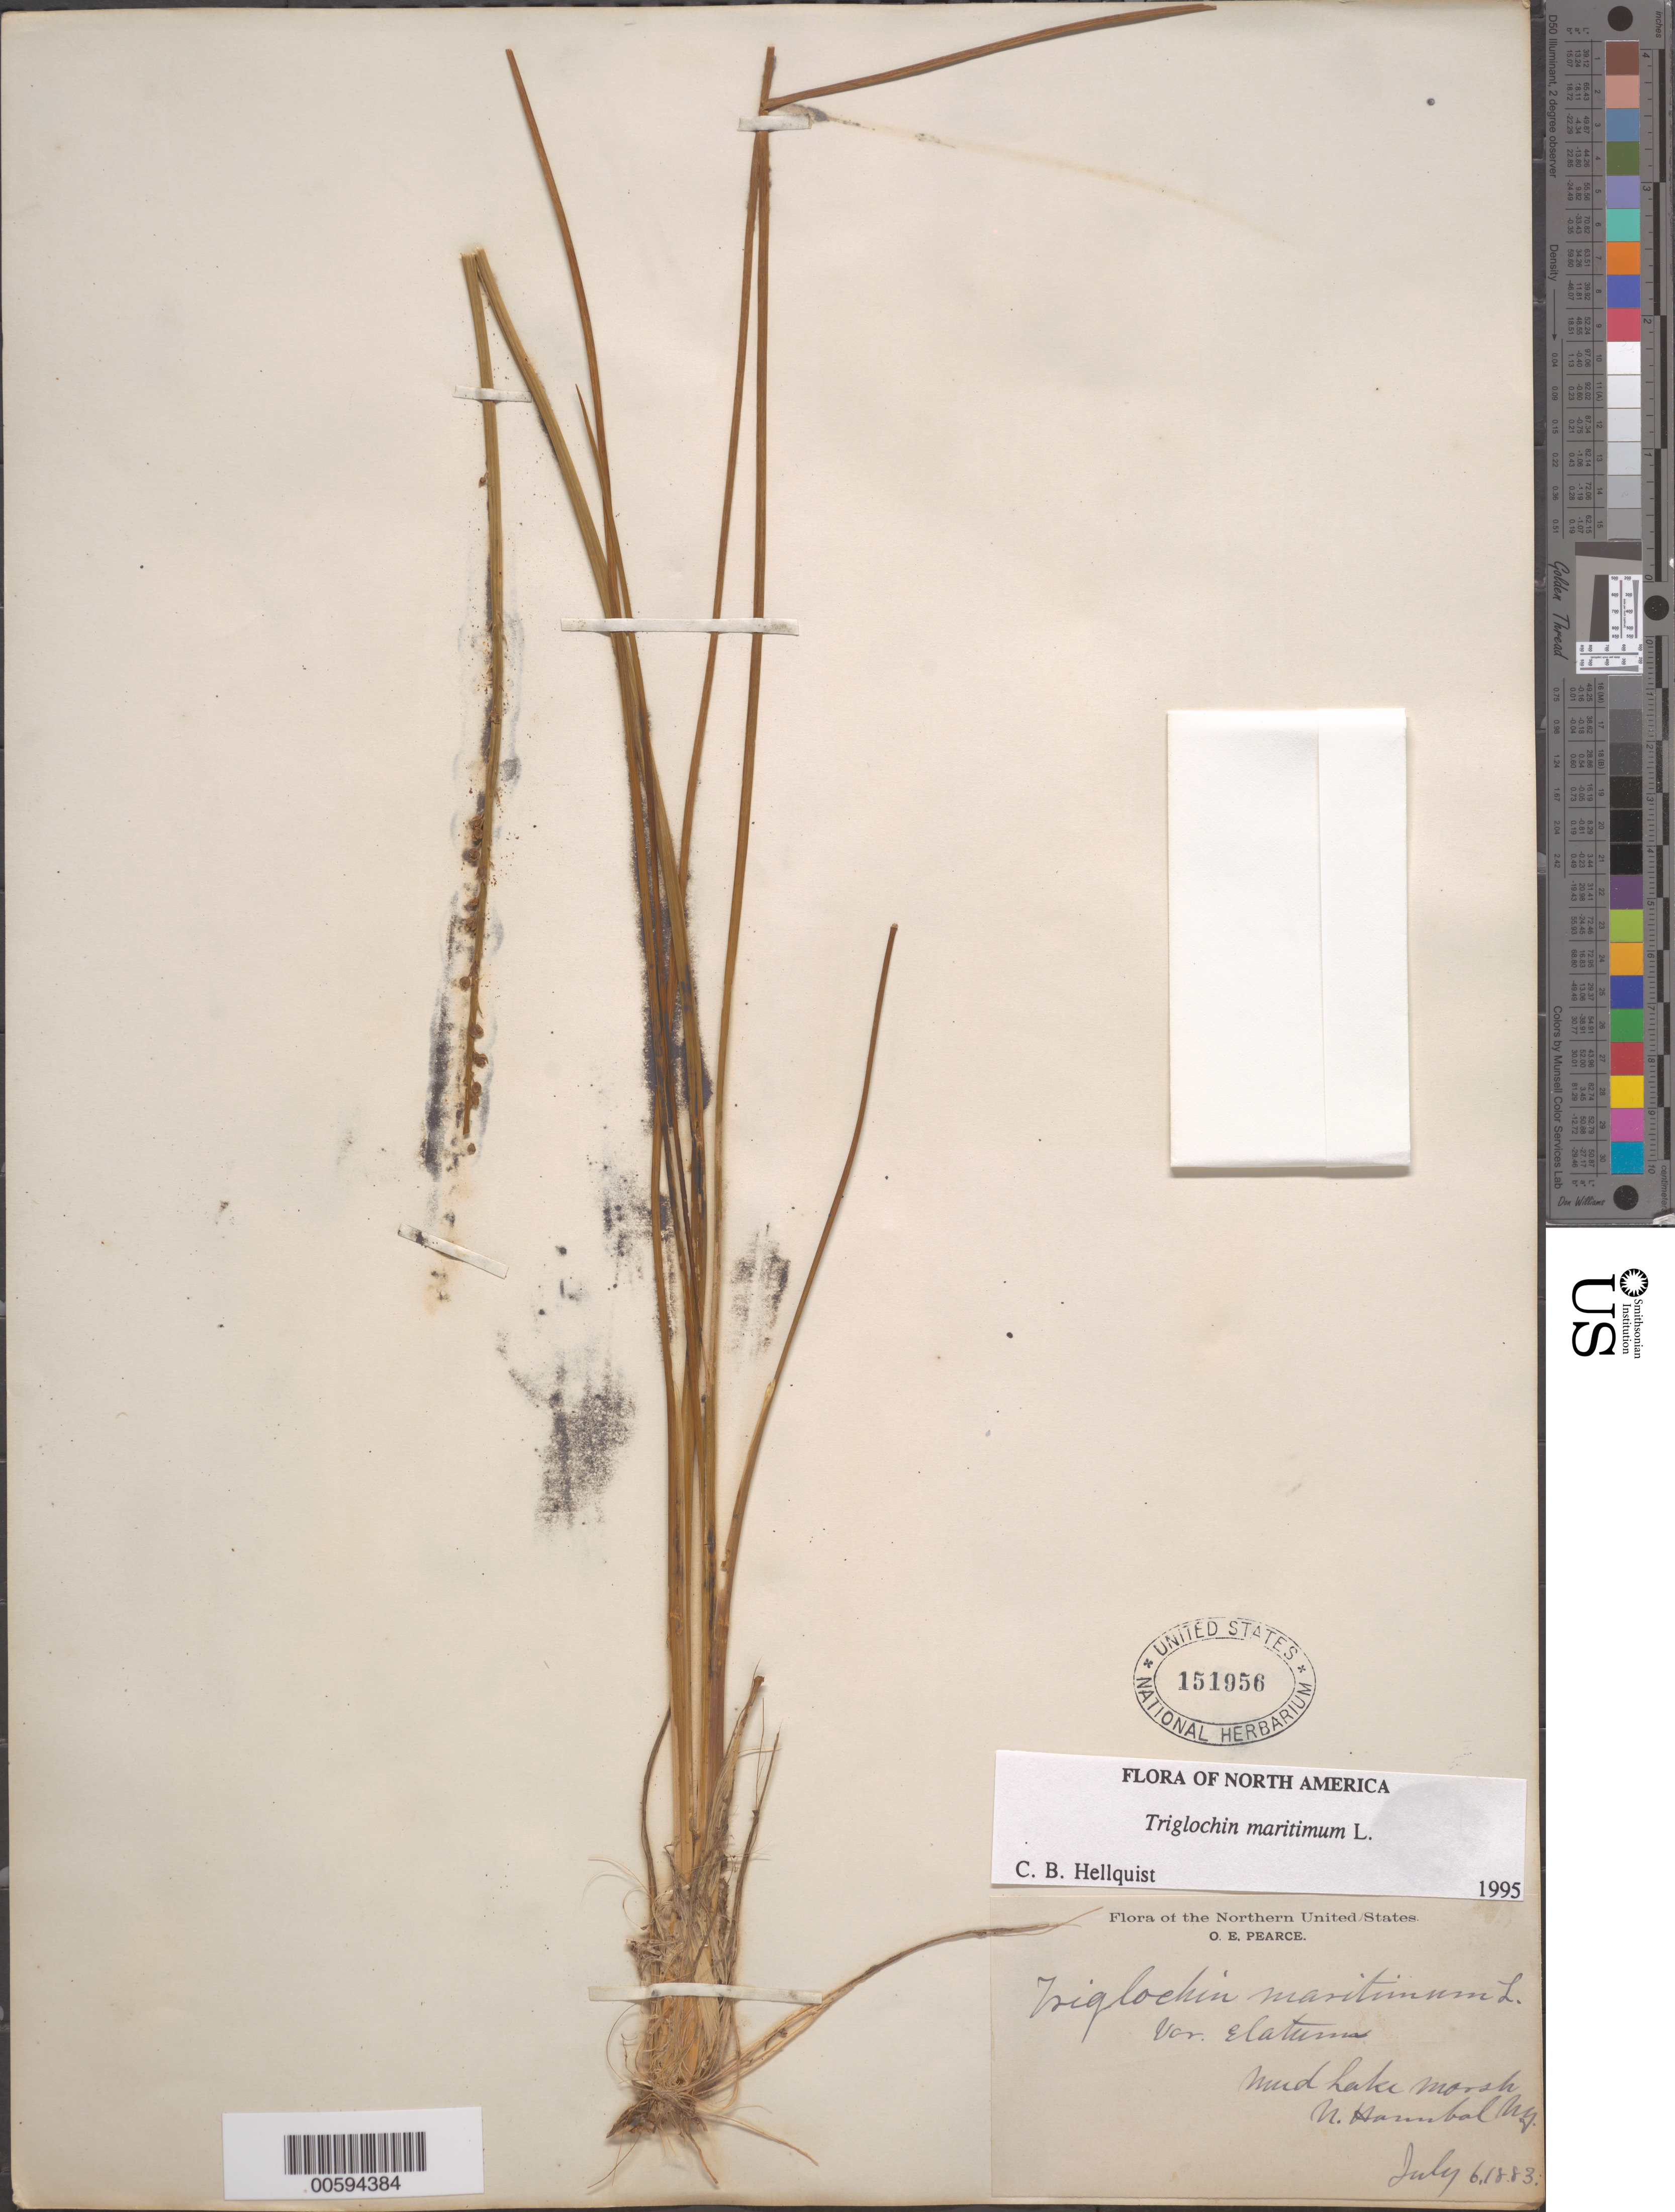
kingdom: Plantae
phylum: Tracheophyta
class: Liliopsida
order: Alismatales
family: Juncaginaceae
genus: Triglochin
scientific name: Triglochin maritima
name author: L.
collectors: O. E. Pearce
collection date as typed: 06 Jul 1883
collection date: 1883-07-06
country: United States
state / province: New York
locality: North Hanibal, Mud Lake Marsh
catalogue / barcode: US 151956